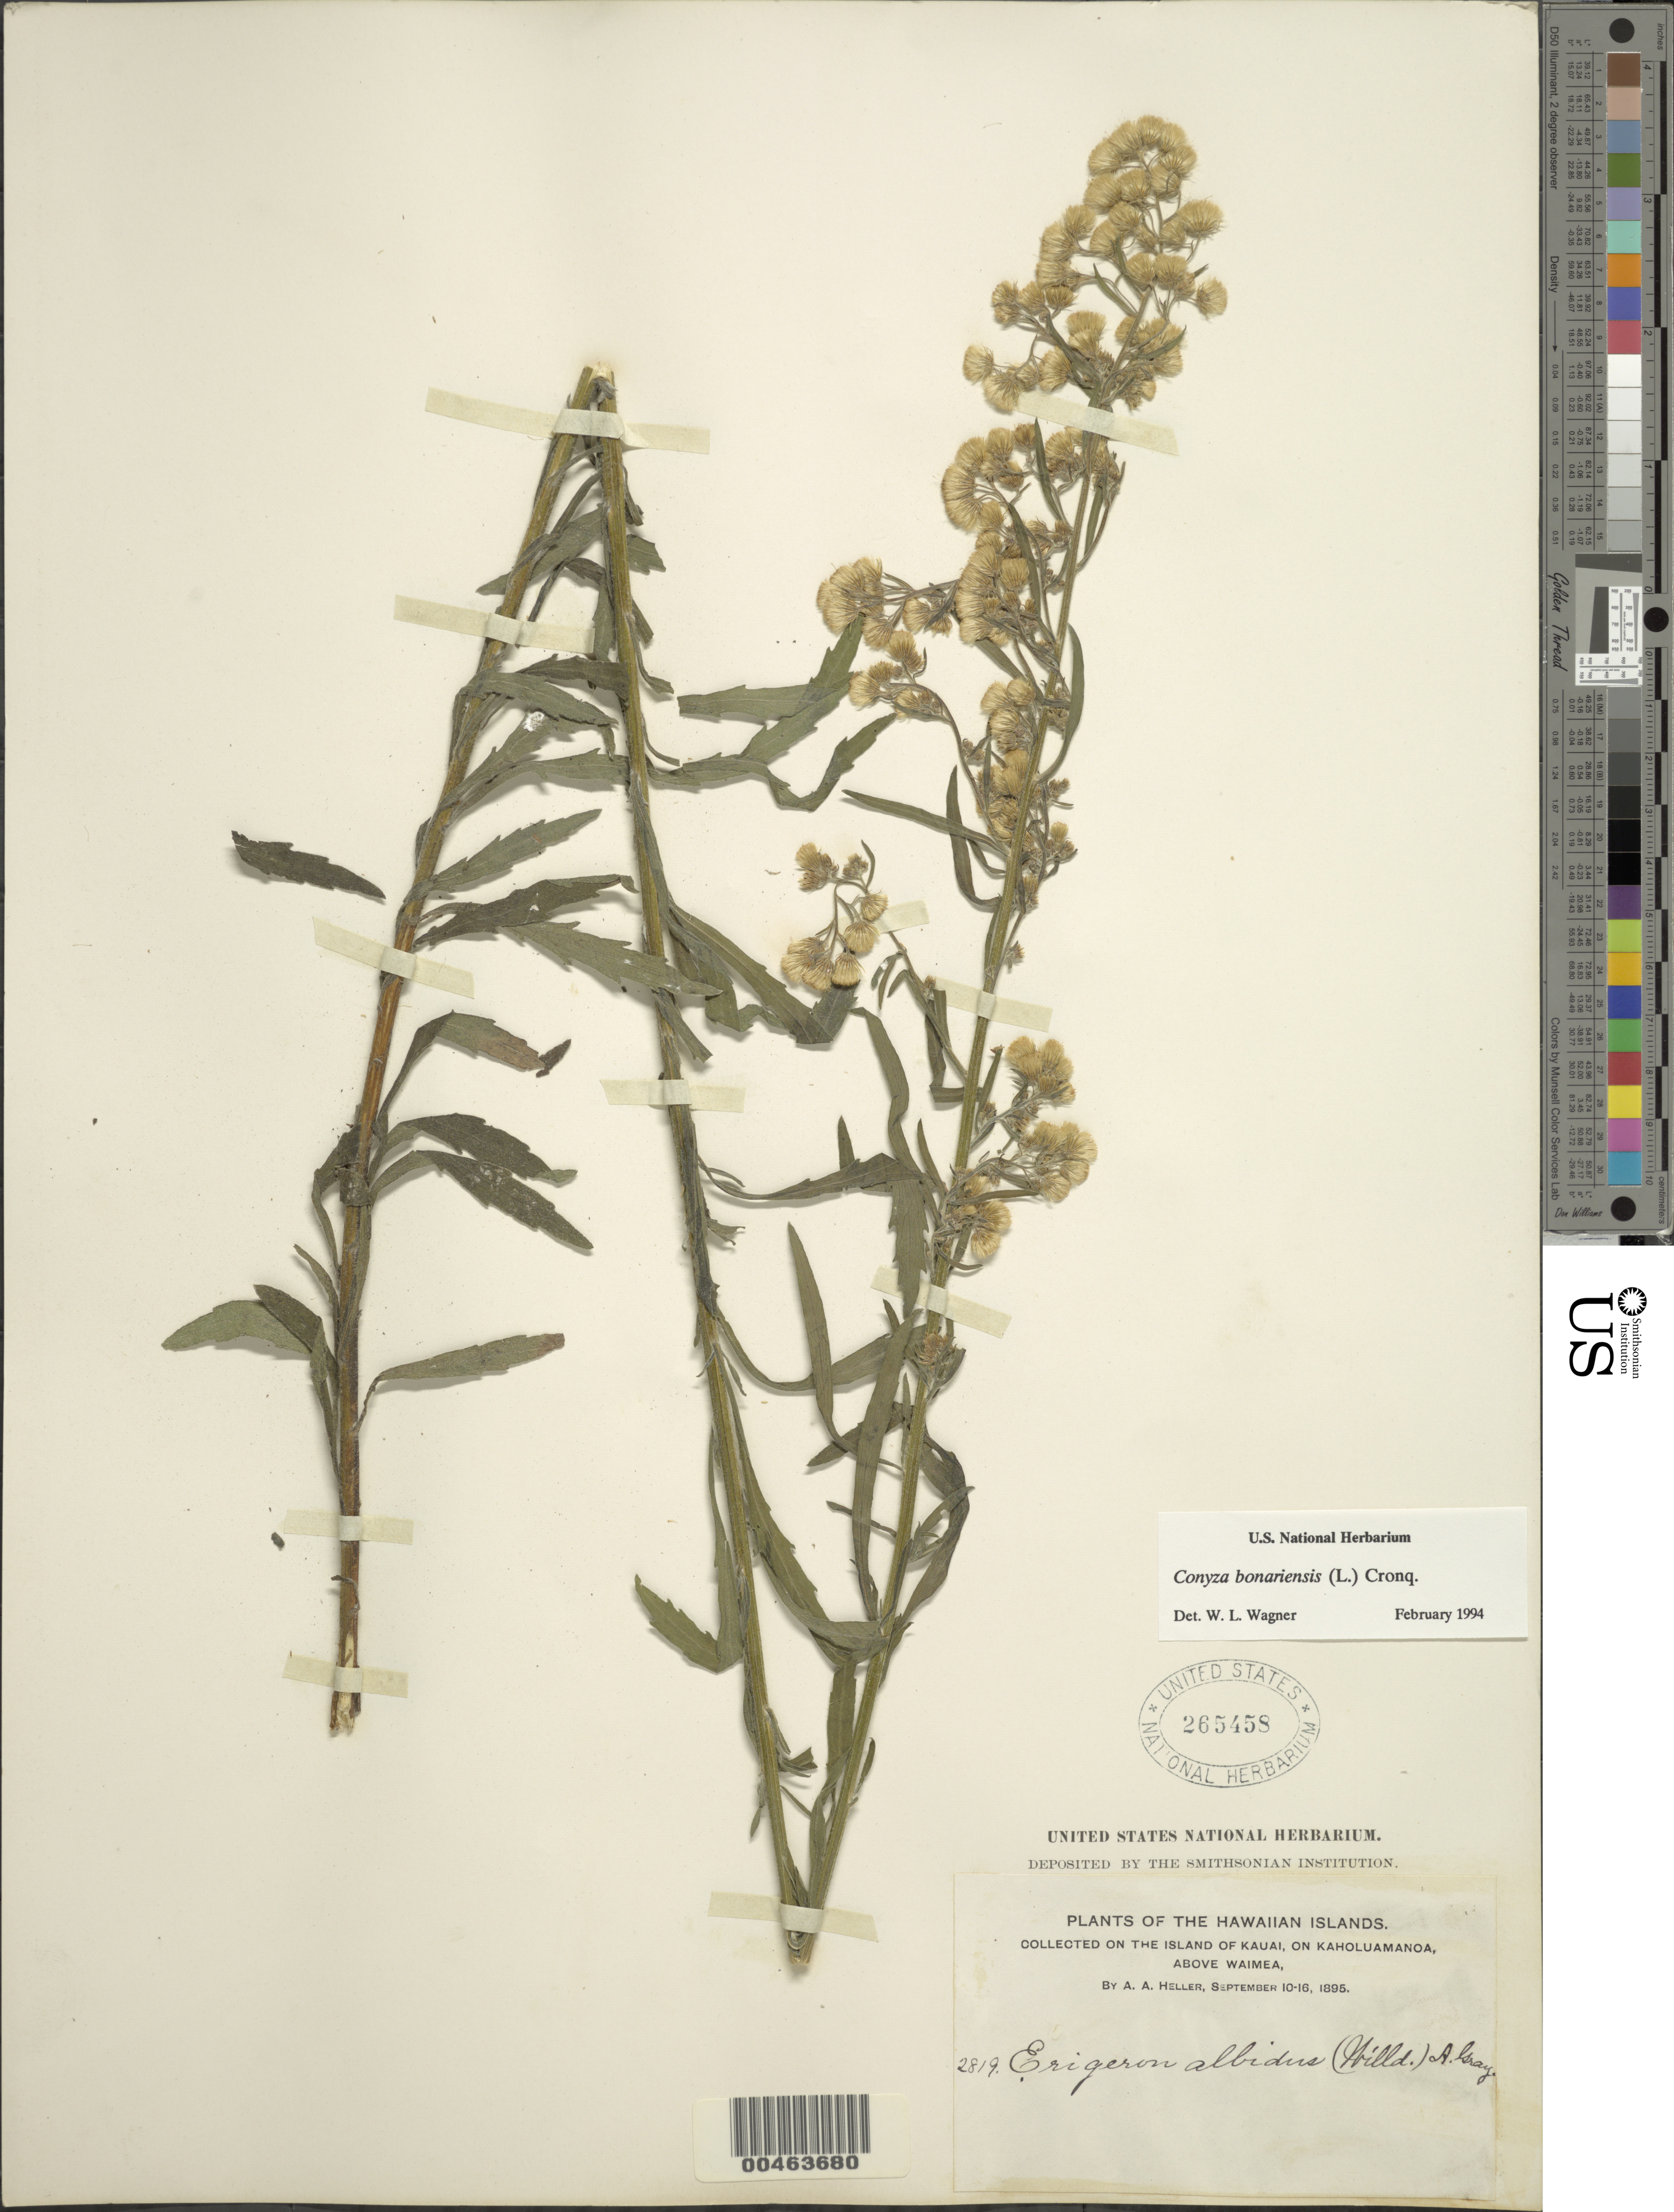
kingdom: Plantae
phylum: Tracheophyta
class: Magnoliopsida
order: Asterales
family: Asteraceae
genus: Erigeron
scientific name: Erigeron bonariensis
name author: L.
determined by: Wagner, W. L., (BOT), Smithsonian Institution - National Museum of Natural History (UNITED STATES)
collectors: A. A. Heller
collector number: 2819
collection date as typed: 10 Sep 1895 to 16 Sep 1895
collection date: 1895-09-10/1895-09-16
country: United States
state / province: Hawaii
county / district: Kauai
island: Kaua'i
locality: On Kaholuamanoa, above Waimea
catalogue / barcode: US 265458